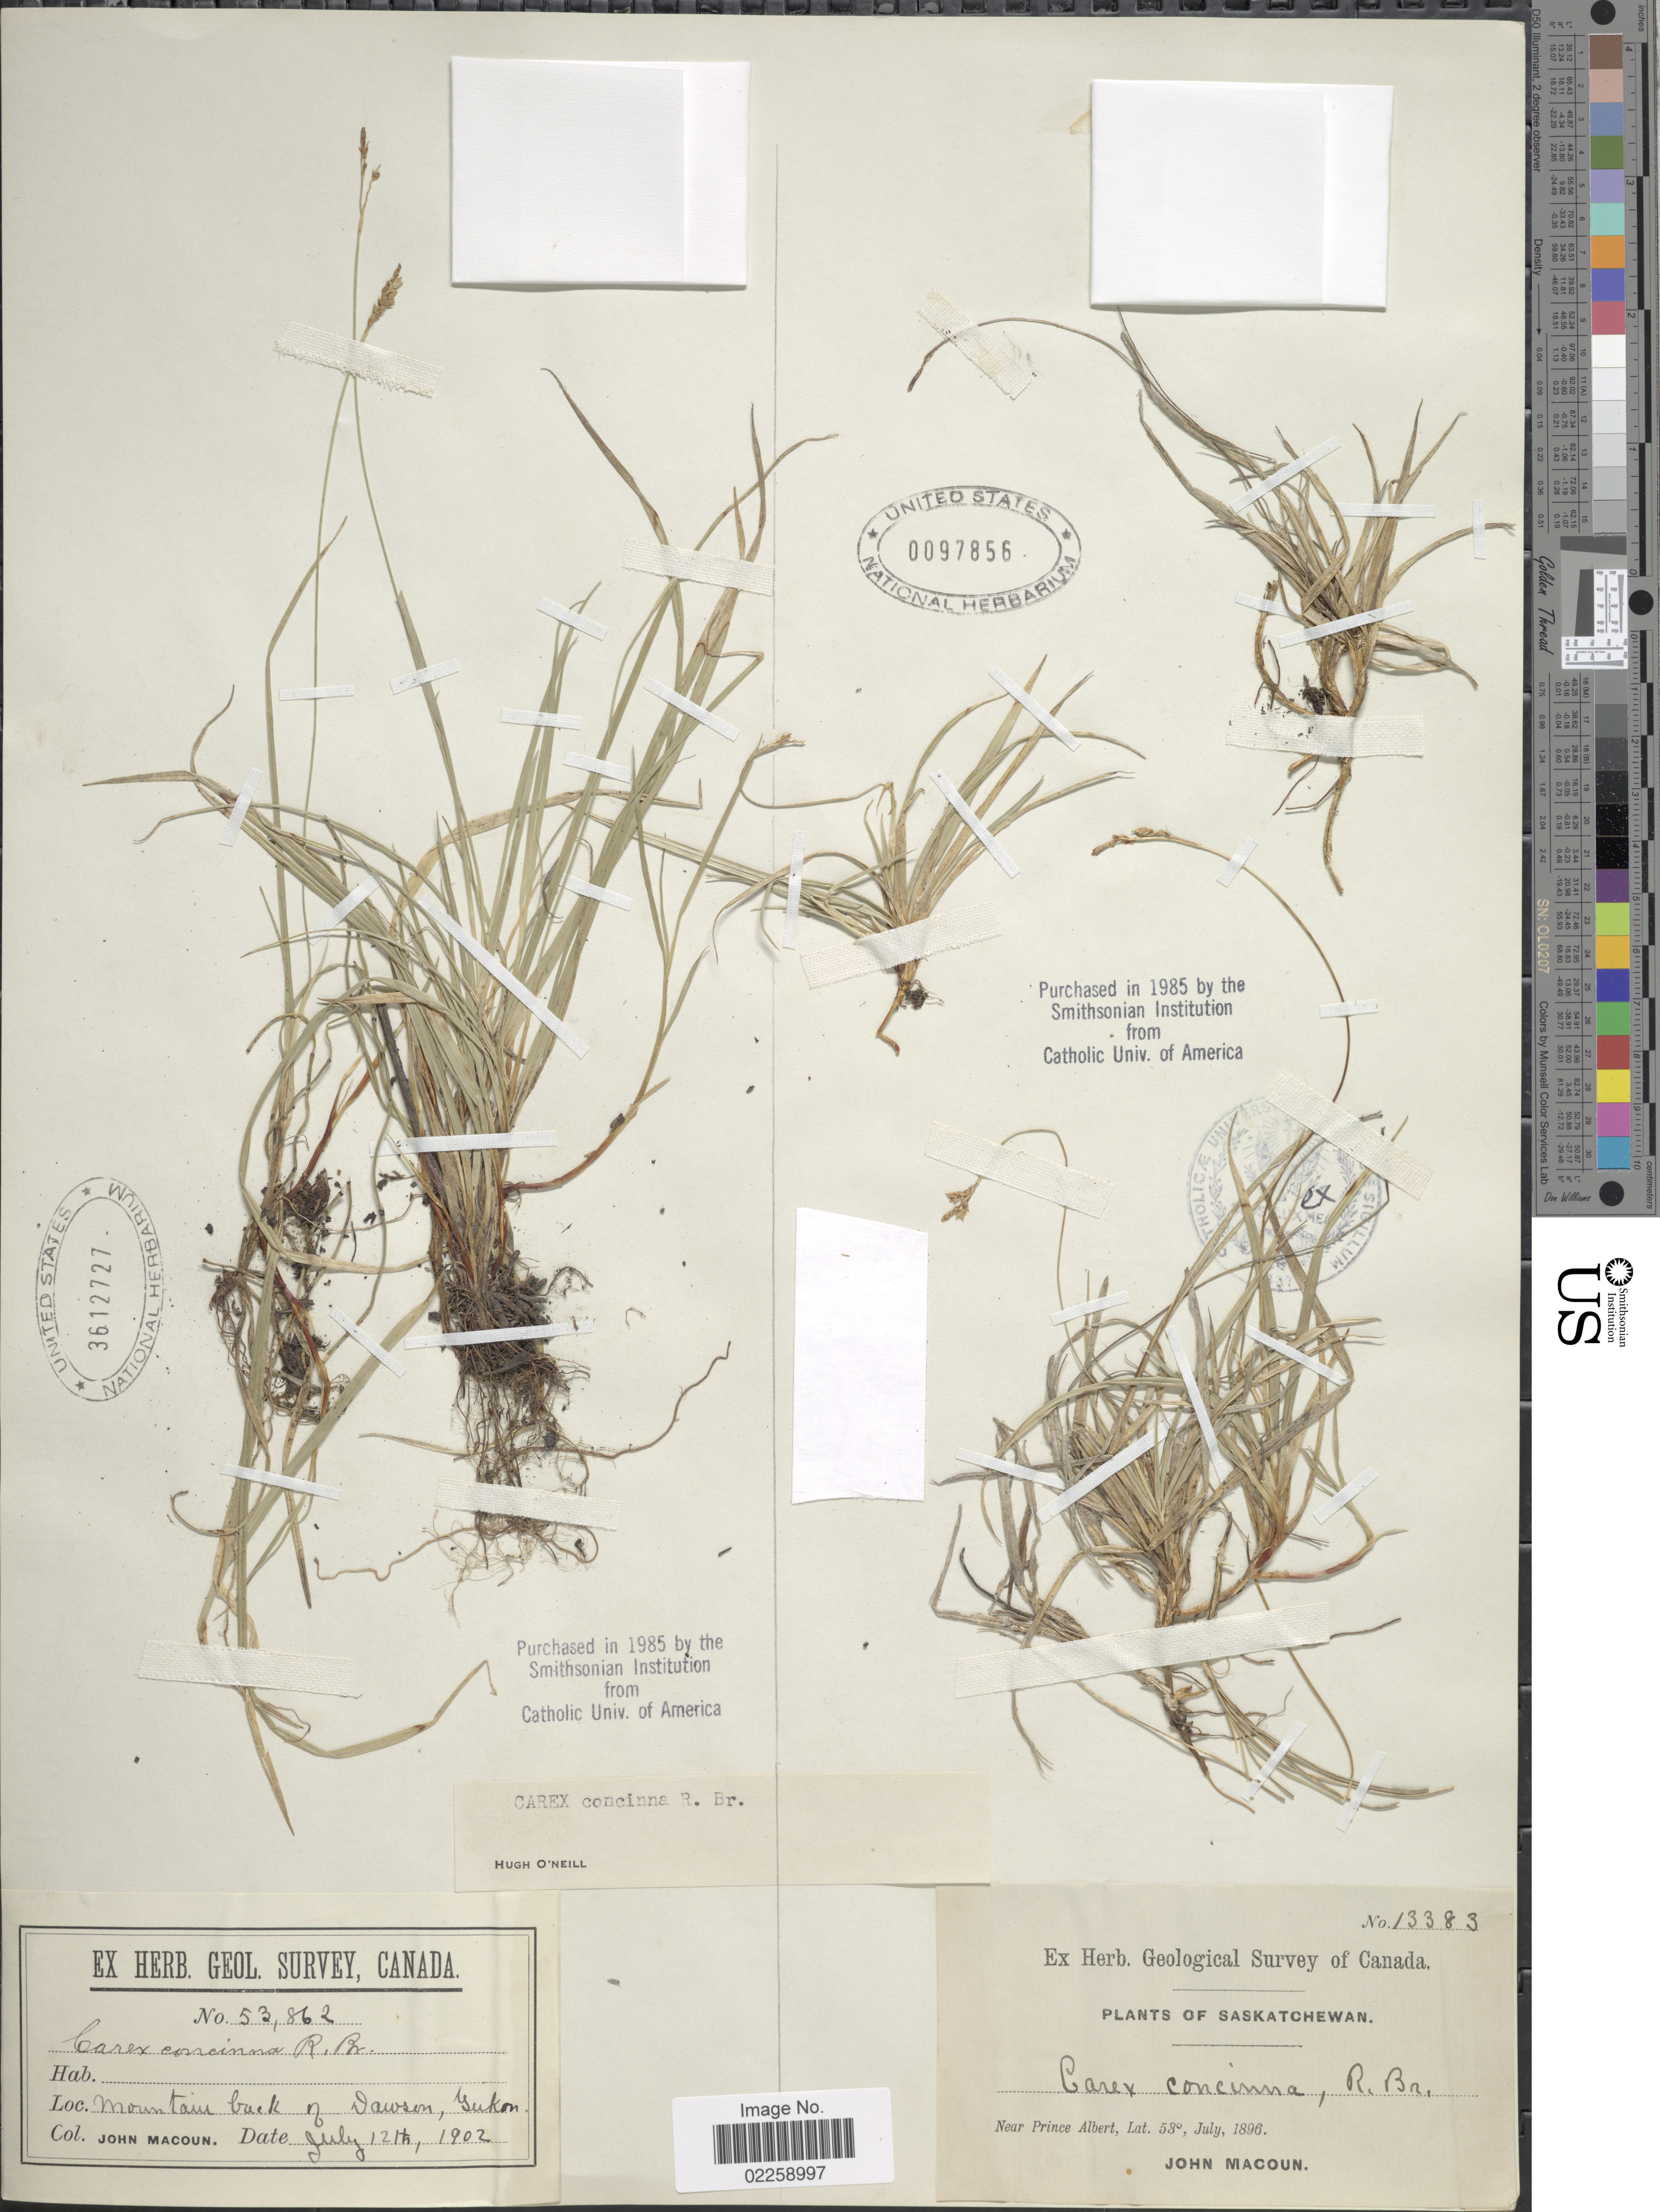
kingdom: Plantae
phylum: Tracheophyta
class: Liliopsida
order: Poales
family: Cyperaceae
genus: Carex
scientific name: Carex concinna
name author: R. Br.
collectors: J. Macoun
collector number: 53862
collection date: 1902-07-12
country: Canada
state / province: Yukon Territory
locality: Mountain back of Dawson, Yukon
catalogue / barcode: US 3612727